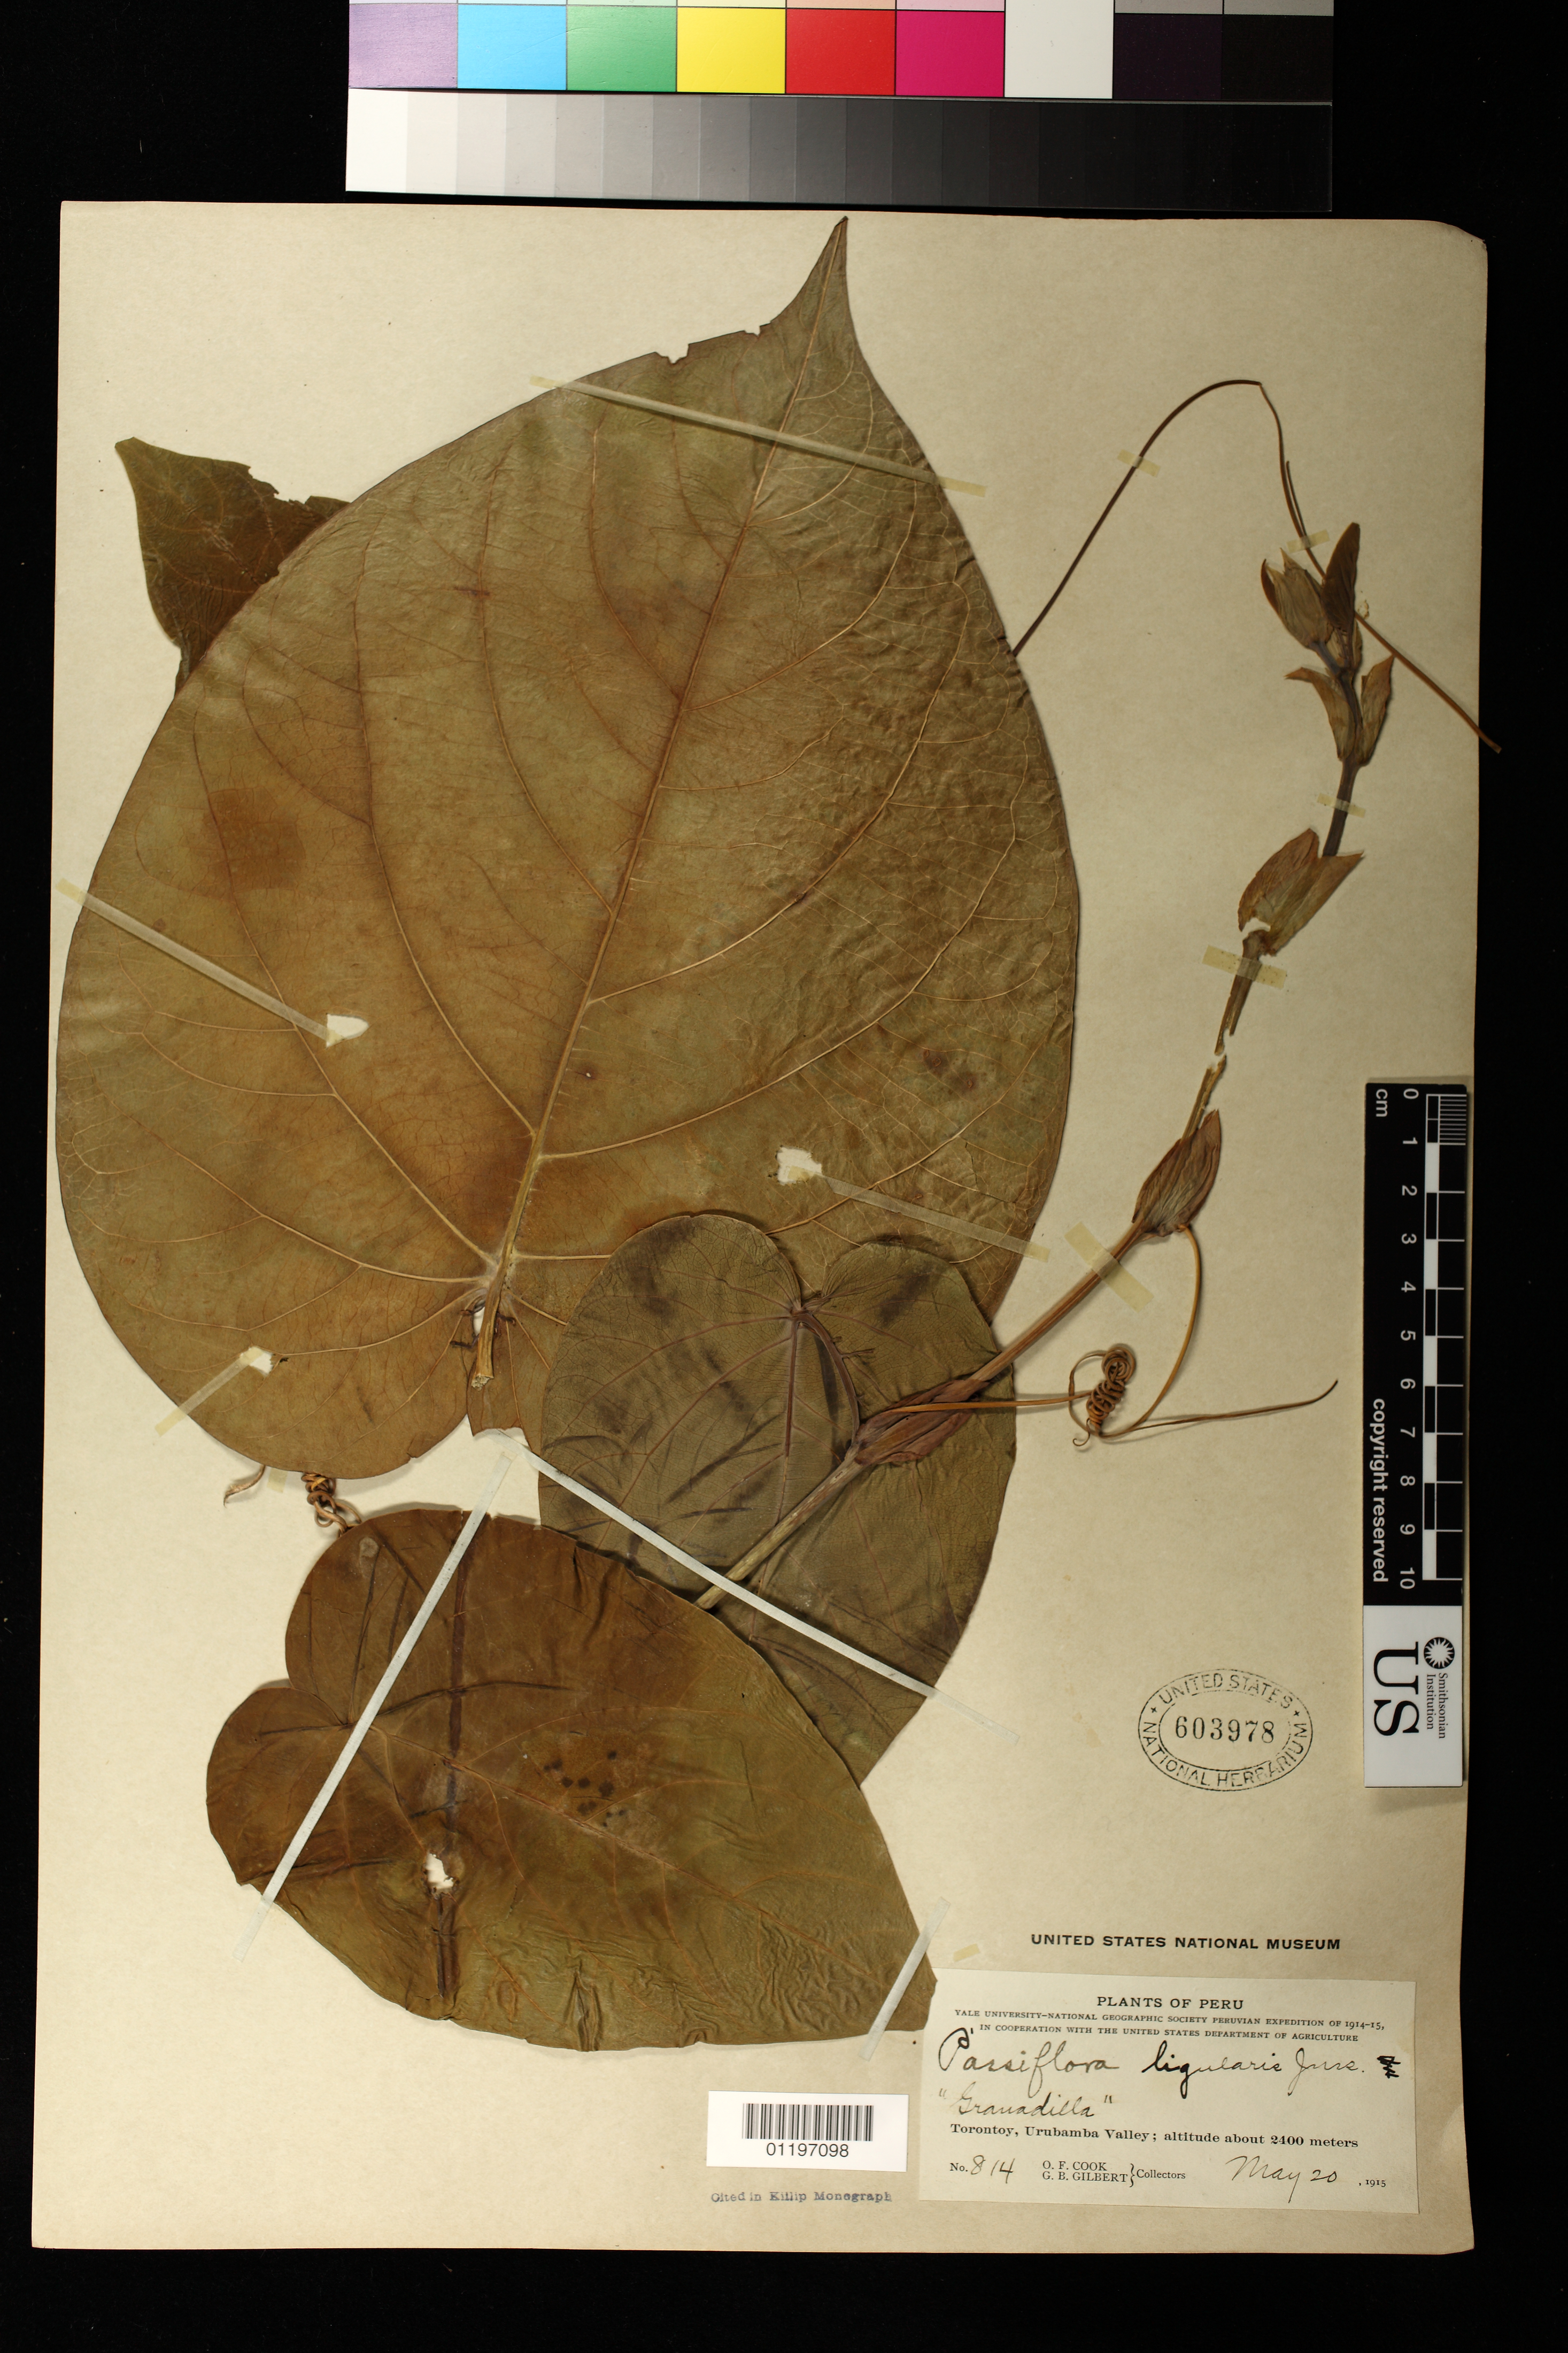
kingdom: Plantae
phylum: Tracheophyta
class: Magnoliopsida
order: Malpighiales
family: Passifloraceae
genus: Passiflora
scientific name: Passiflora ligularis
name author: Juss.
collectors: O. F. Cook & G. B. Gilbert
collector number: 814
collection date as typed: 20 May 1915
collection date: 1915-05-20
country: Peru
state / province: Cusco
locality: Torontoy, Urubamba Valley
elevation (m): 2400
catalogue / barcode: US 603978